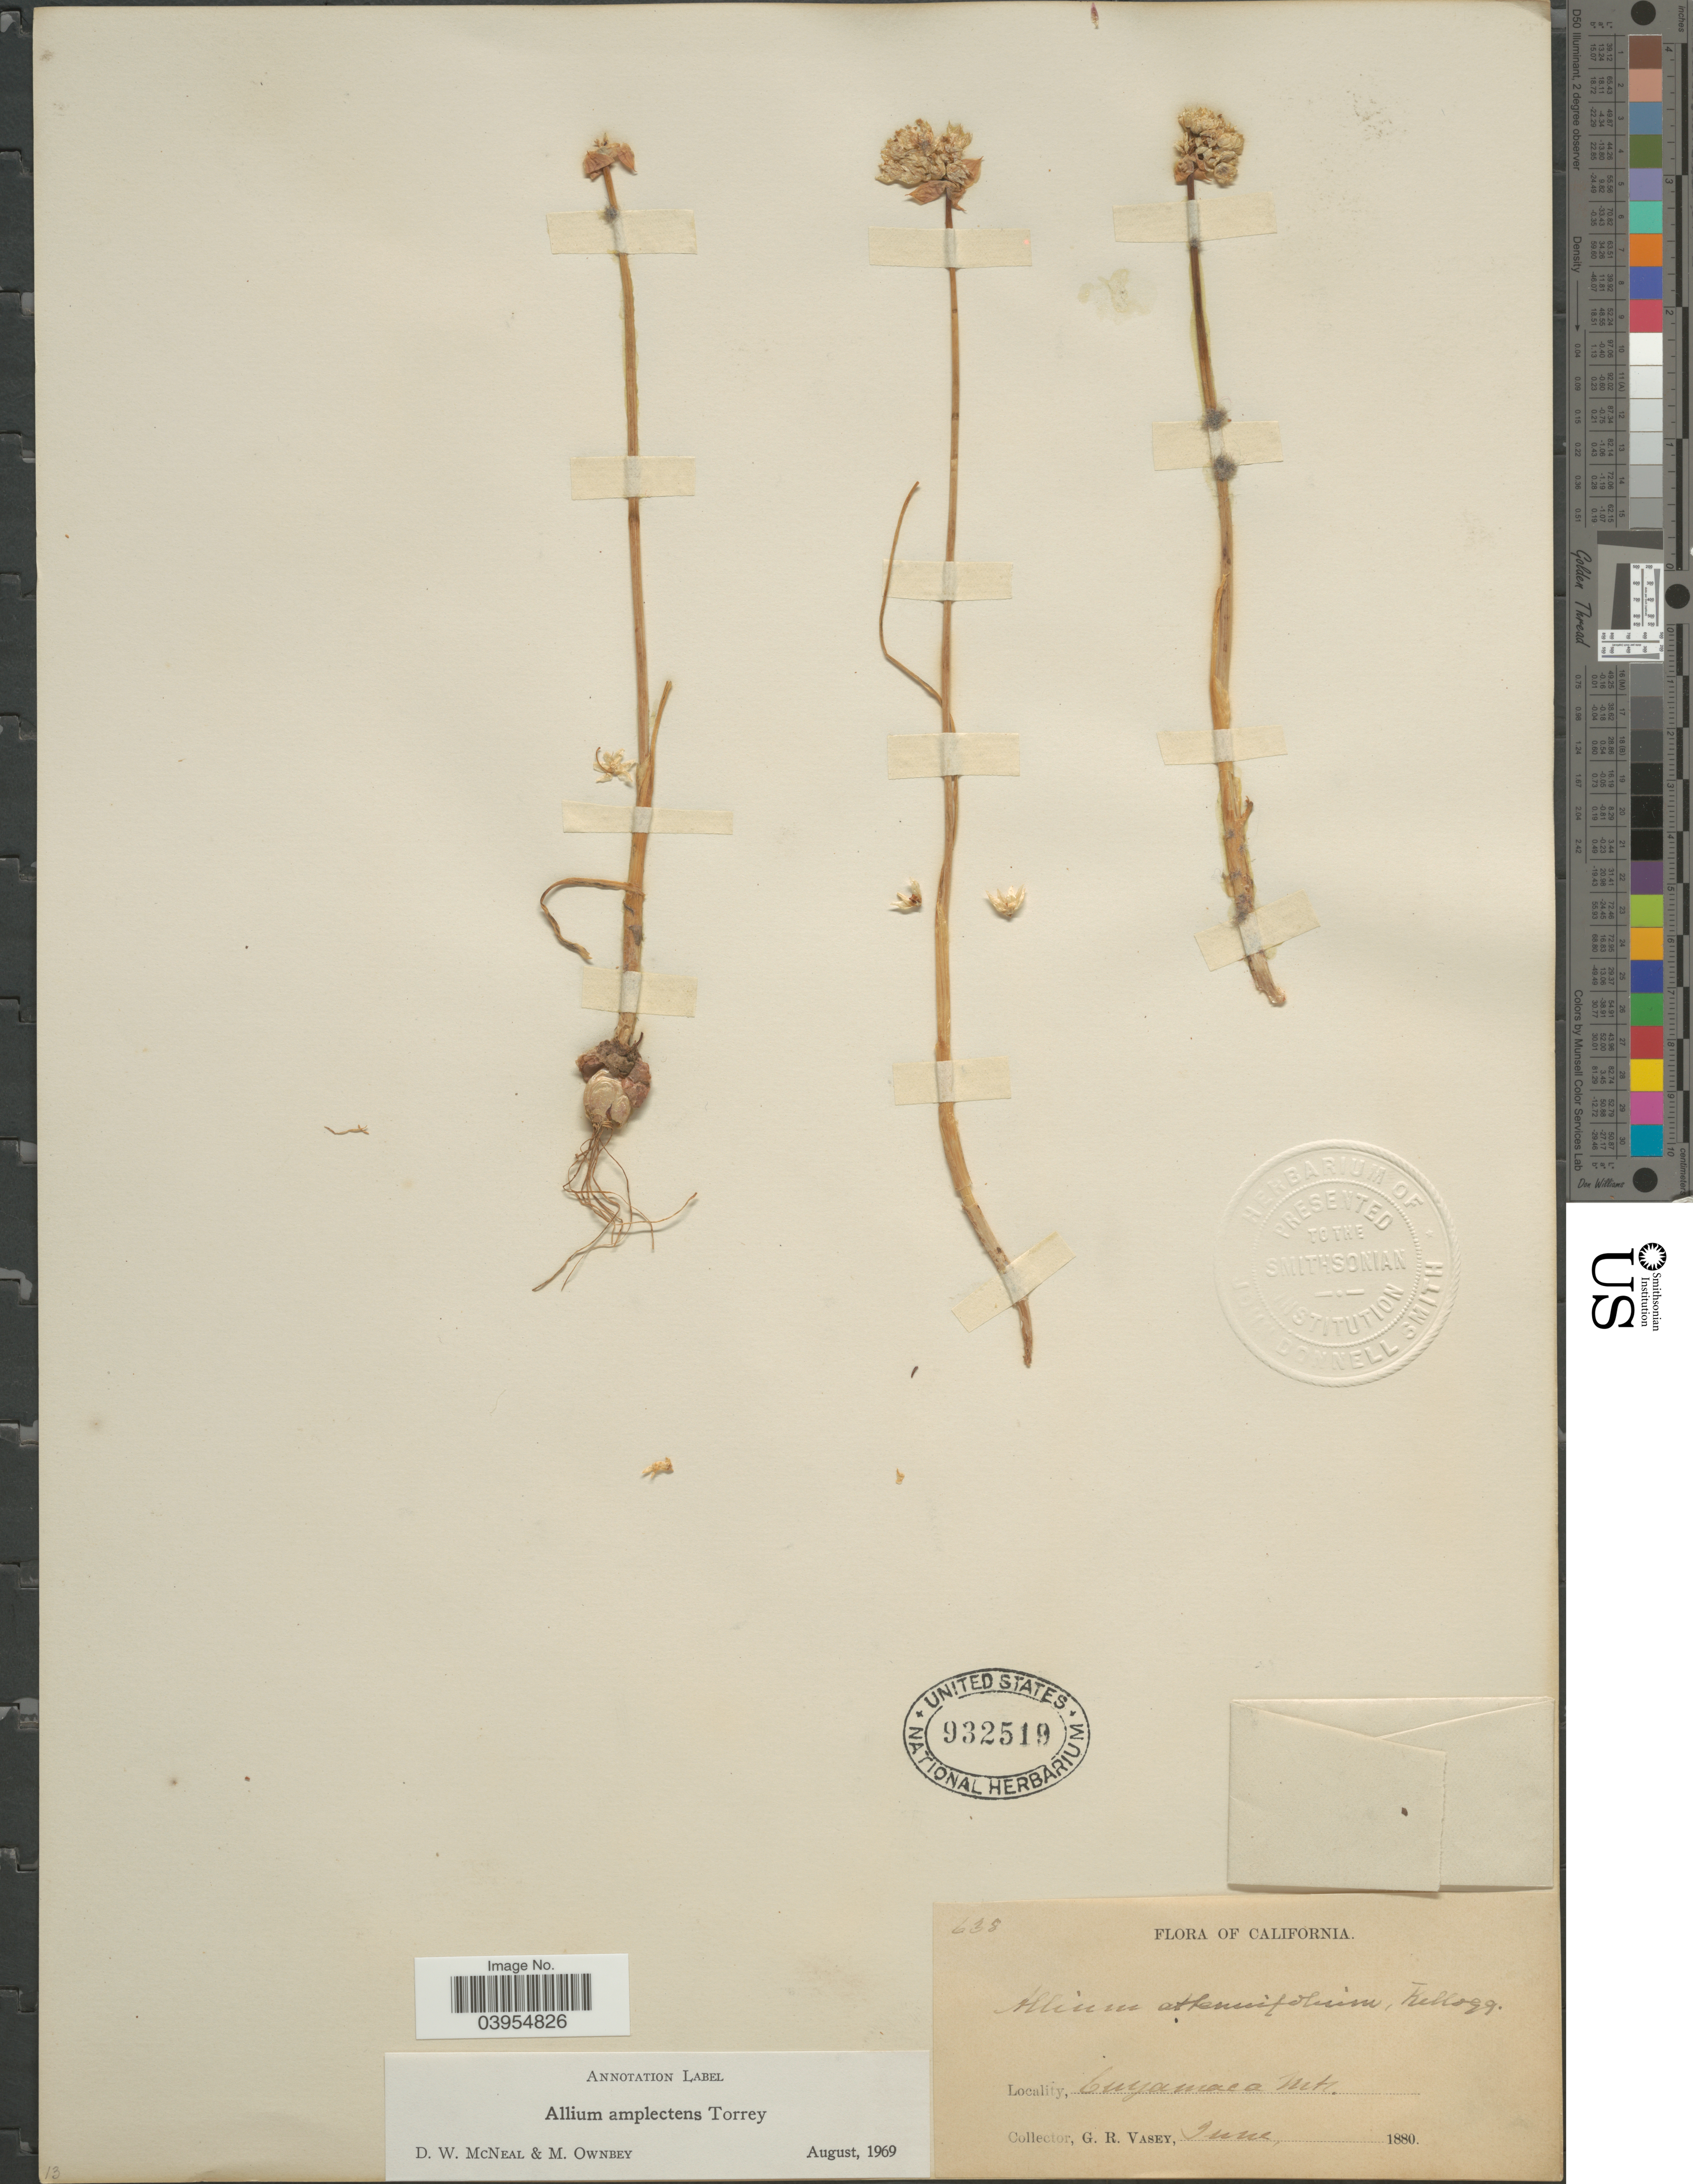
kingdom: Plantae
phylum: Tracheophyta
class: Liliopsida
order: Asparagales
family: Amaryllidaceae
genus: Allium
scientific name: Allium amplectens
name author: Torr.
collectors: G. R. Vasey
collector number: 638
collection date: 1880-06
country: United States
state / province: California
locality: Cuyamaca Mts.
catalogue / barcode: US 932519